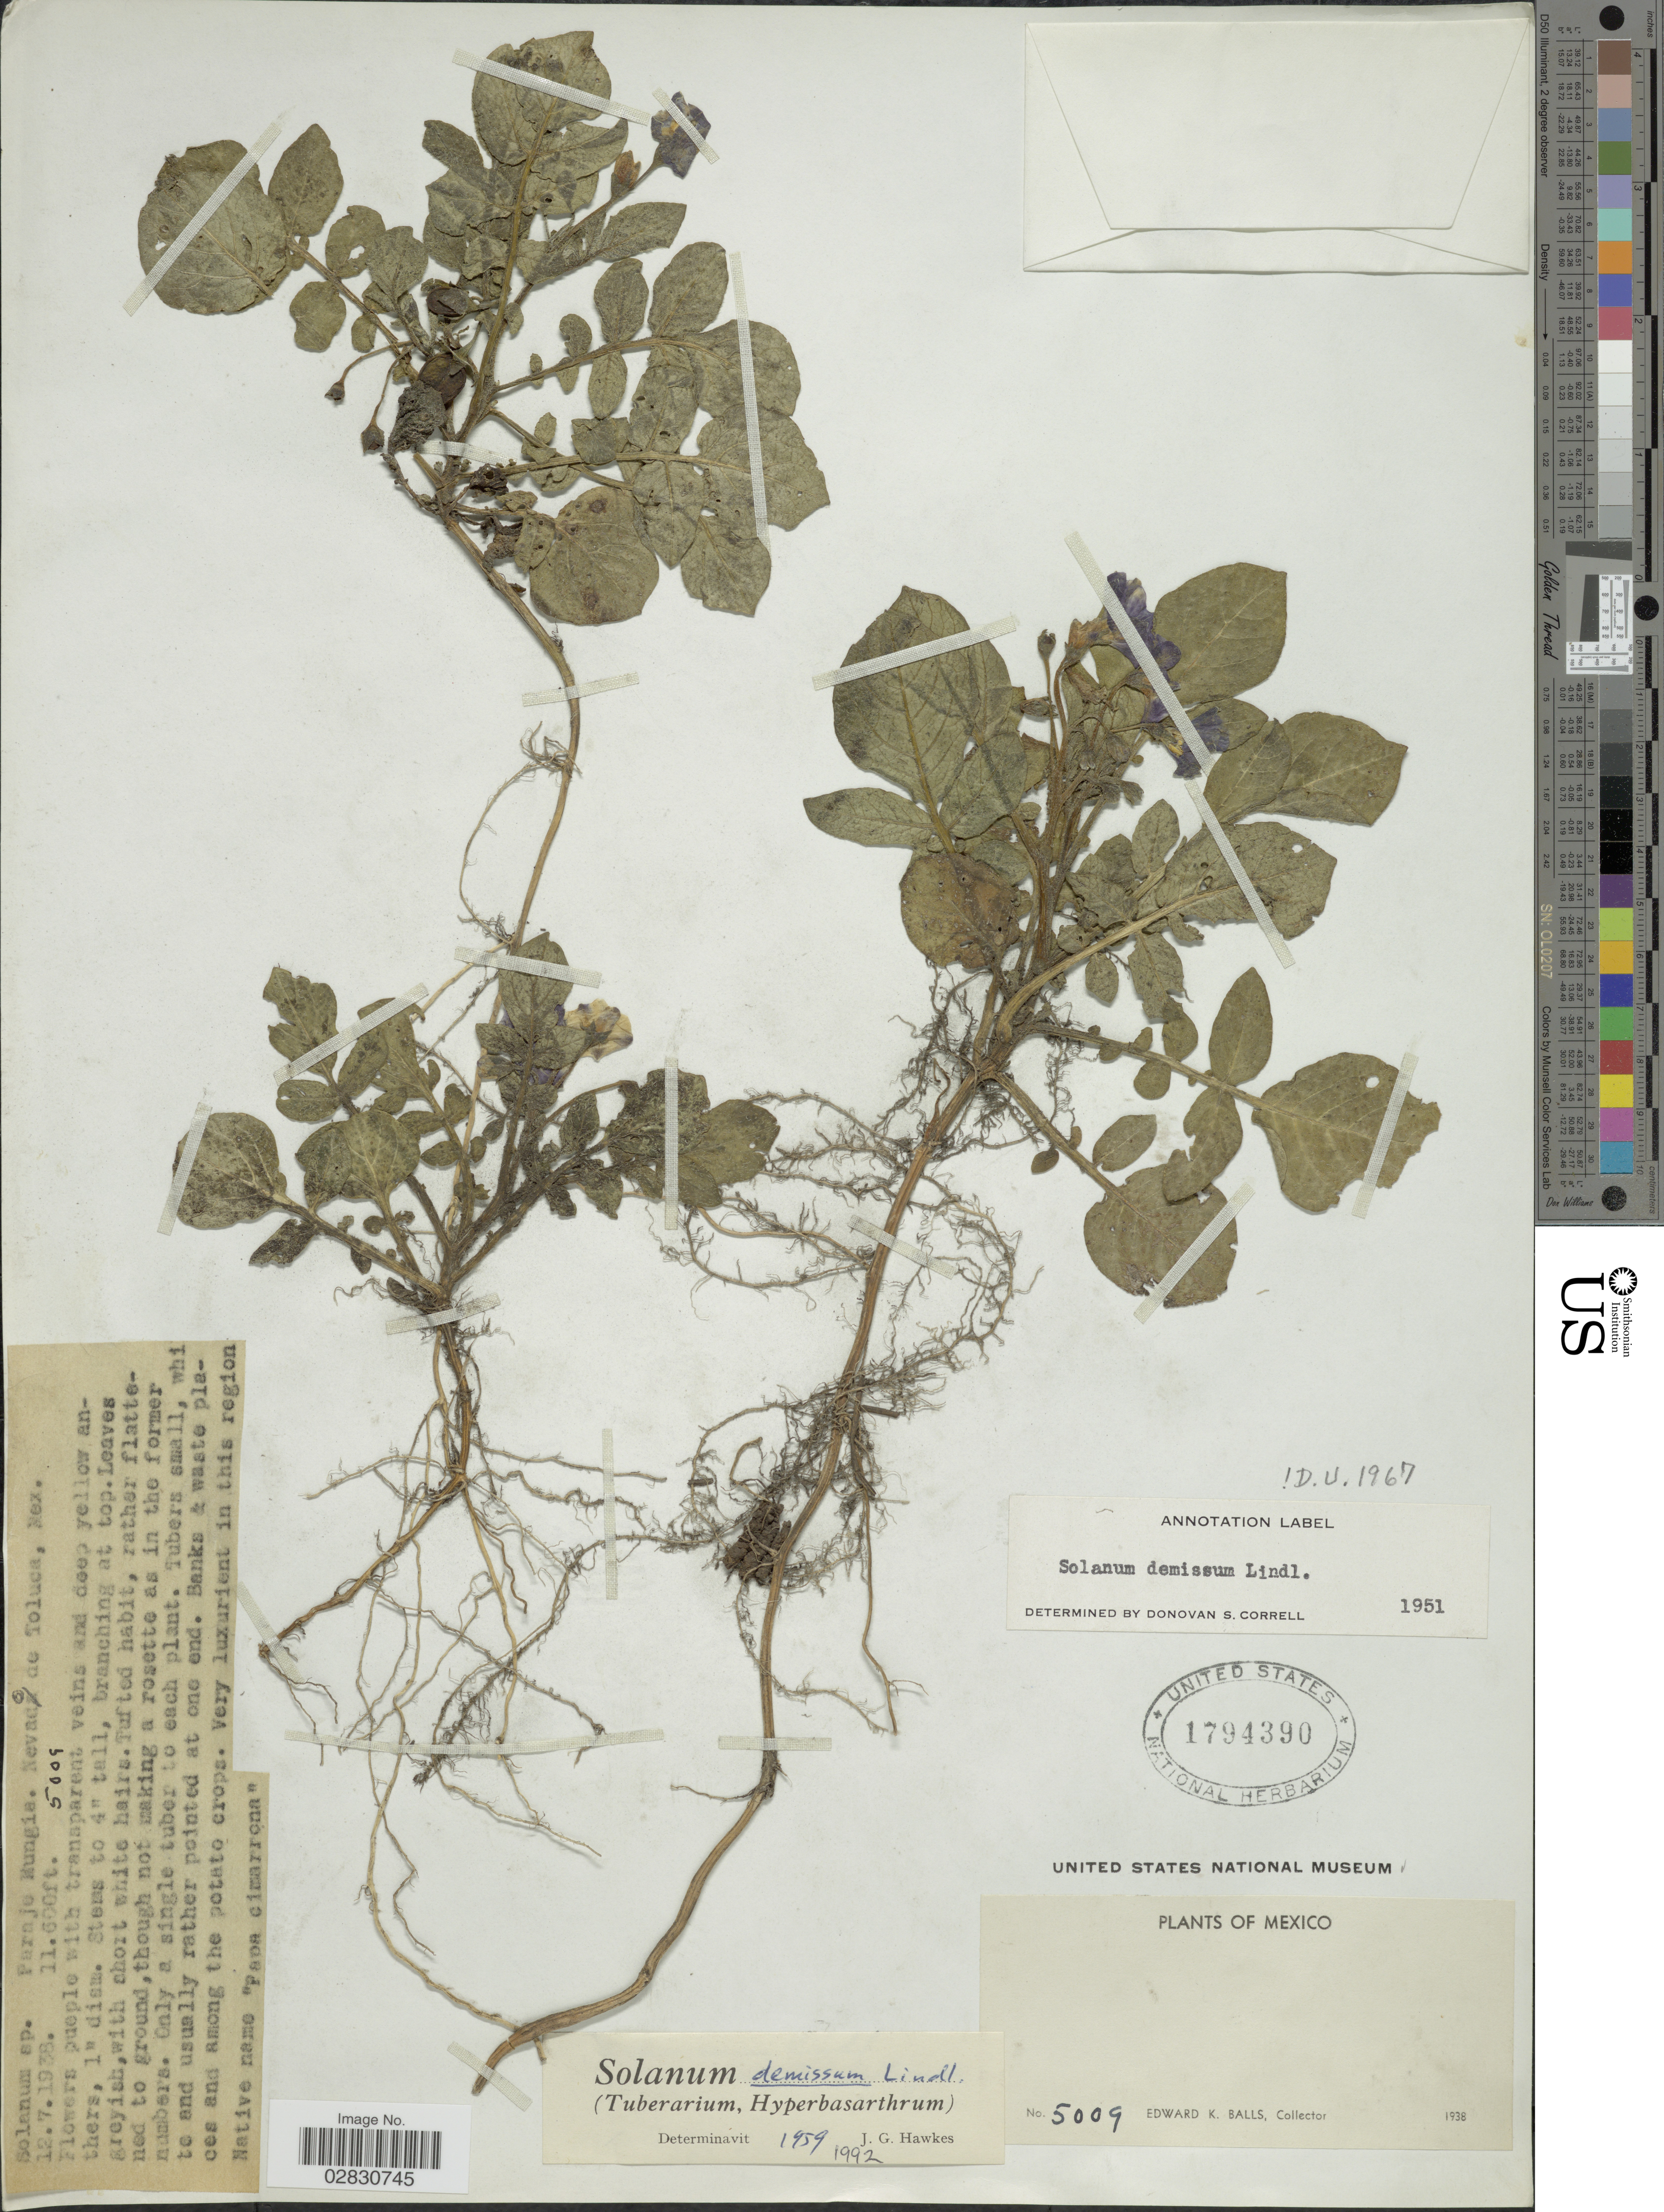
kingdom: Plantae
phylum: Tracheophyta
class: Magnoliopsida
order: Solanales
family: Solanaceae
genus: Solanum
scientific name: Solanum demissum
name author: Lindl.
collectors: E. K. Balls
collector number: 5009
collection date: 1938-07-12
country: Mexico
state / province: México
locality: Paraje Mungia, Nevado de Toluca, Mex.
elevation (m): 3536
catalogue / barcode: US 1794390